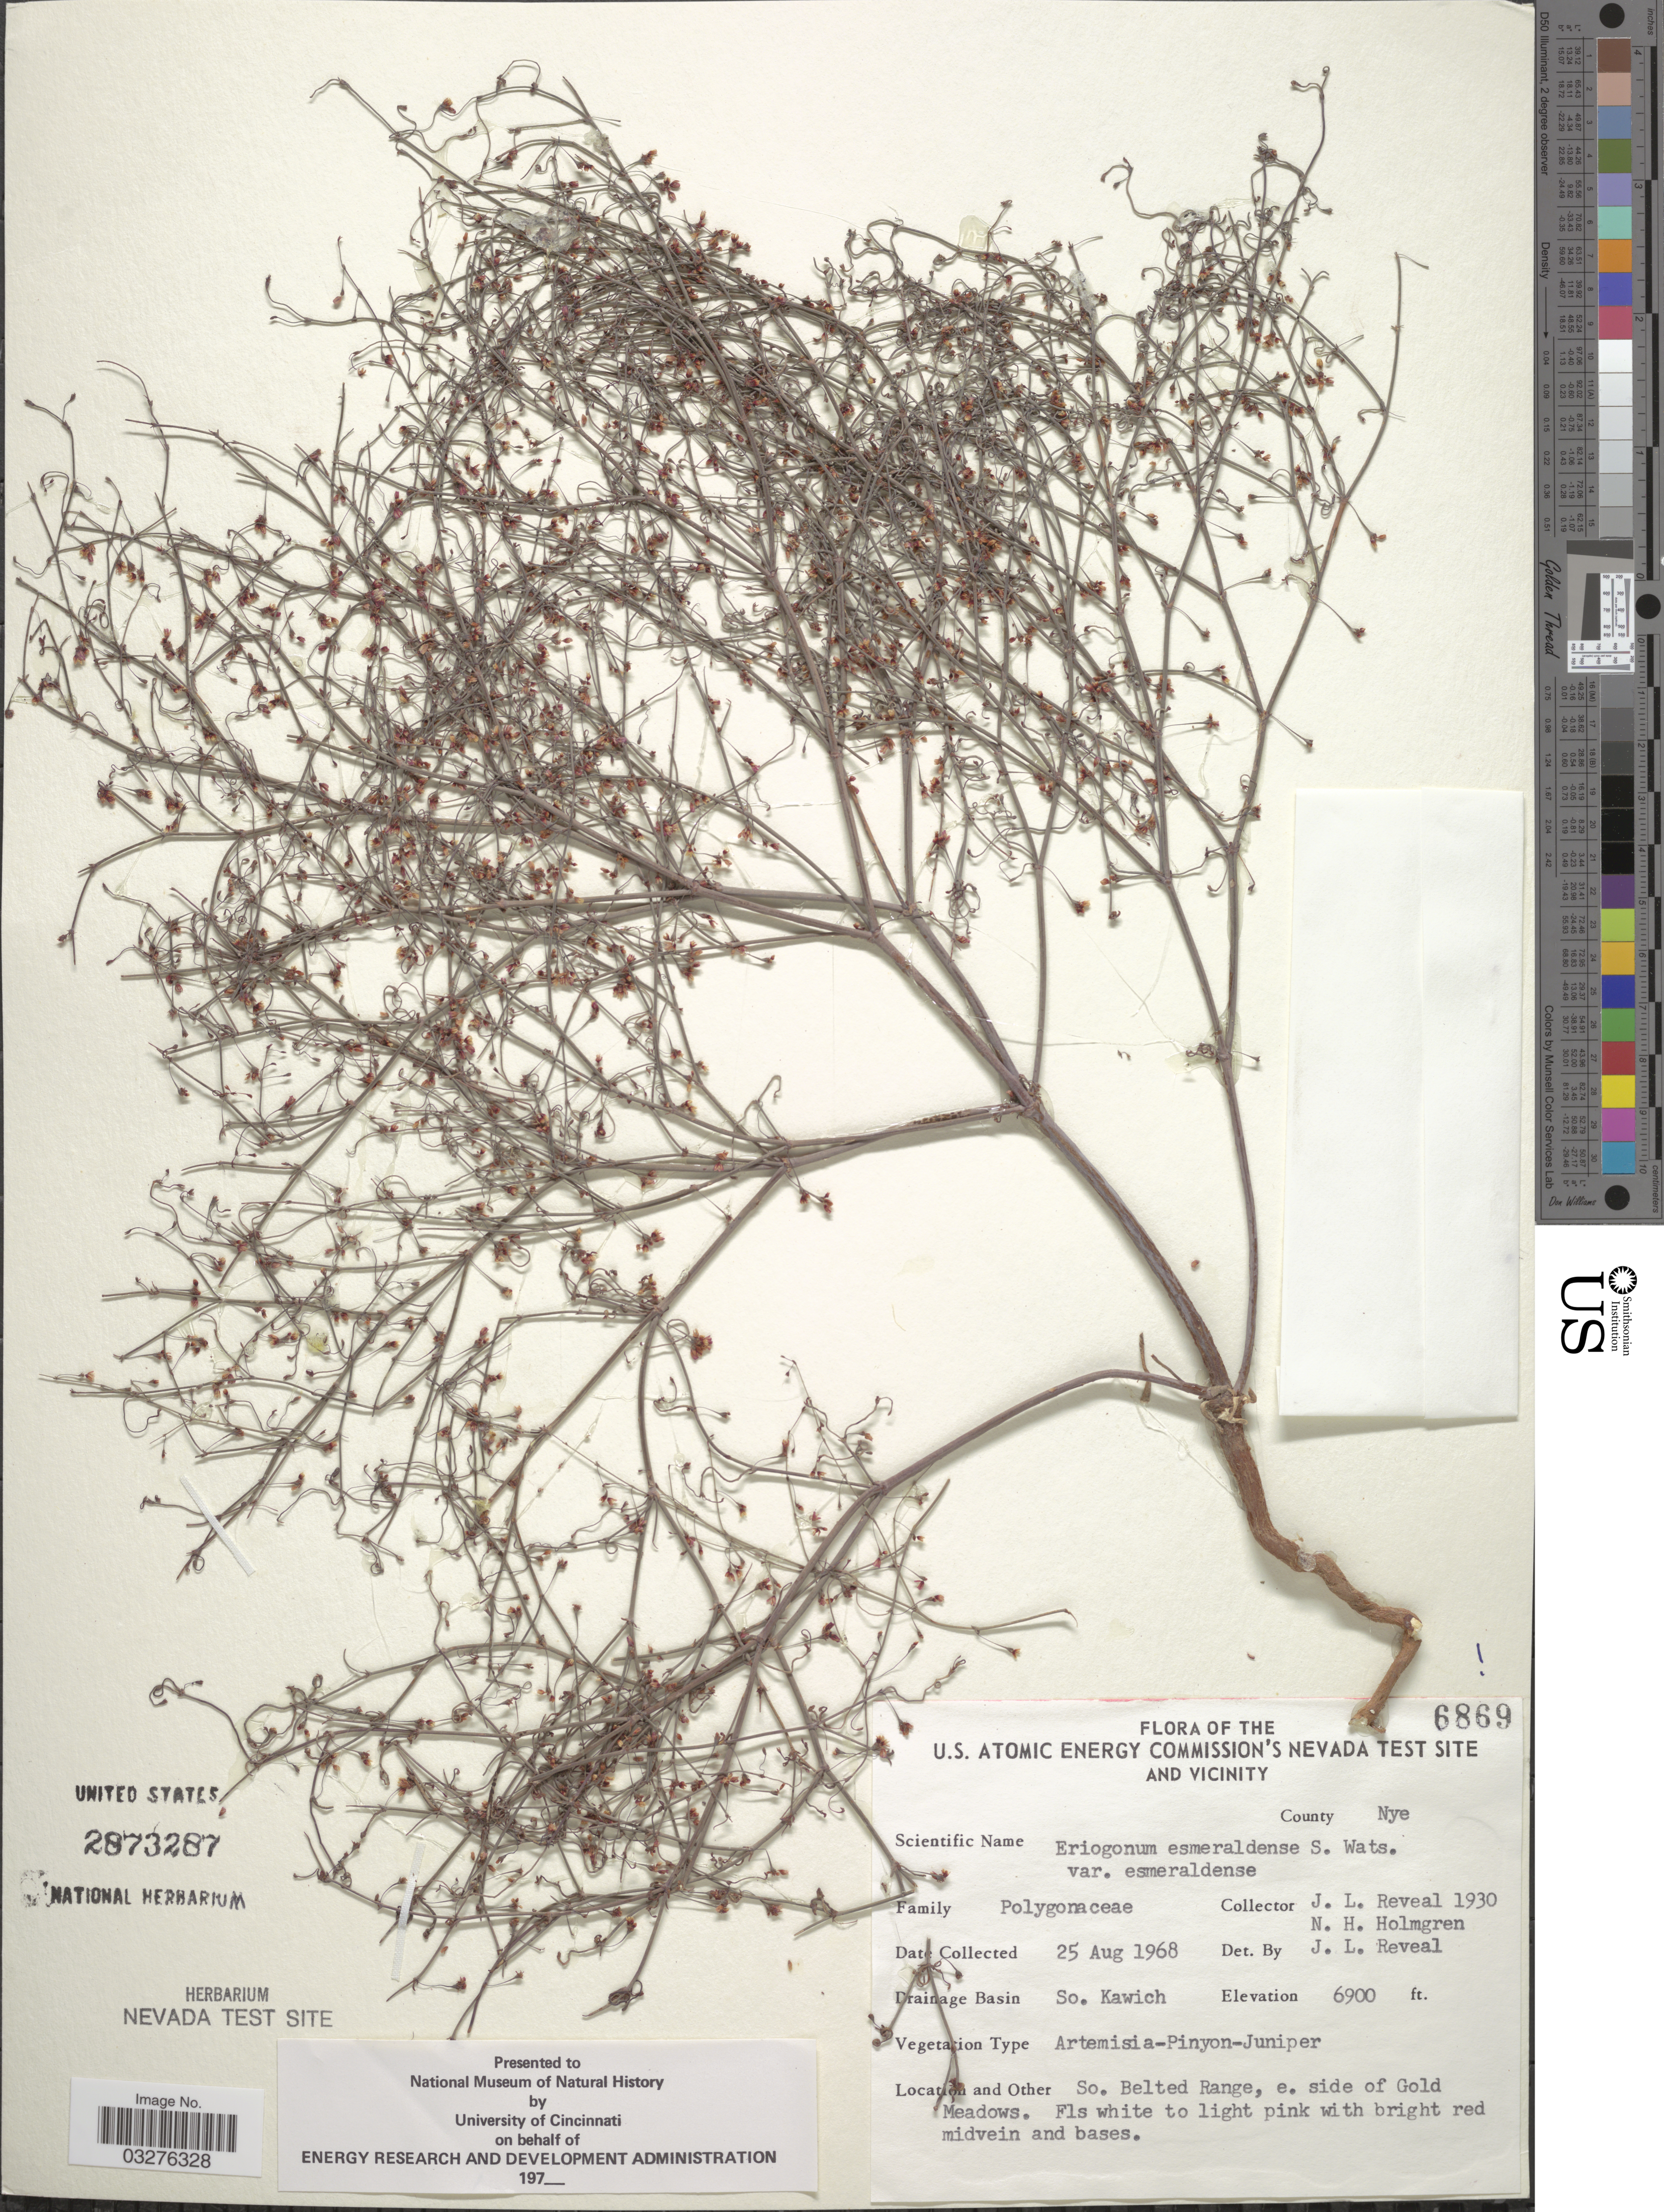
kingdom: Plantae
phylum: Tracheophyta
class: Magnoliopsida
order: Caryophyllales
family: Polygonaceae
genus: Eriogonum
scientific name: Eriogonum esmeraldense var. esmeraldense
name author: S. Watson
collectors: J. L. Reveal & N. H. Holmgren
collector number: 1930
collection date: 1968-08-25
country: United States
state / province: Nevada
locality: U.S. Atomic Energy Commission's Nevada Test Site and vicinity, County Nye, Drainage Basin So. Kawich, So. Belted Range, e. side of Gold Meadows.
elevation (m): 2103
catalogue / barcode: US 2873287